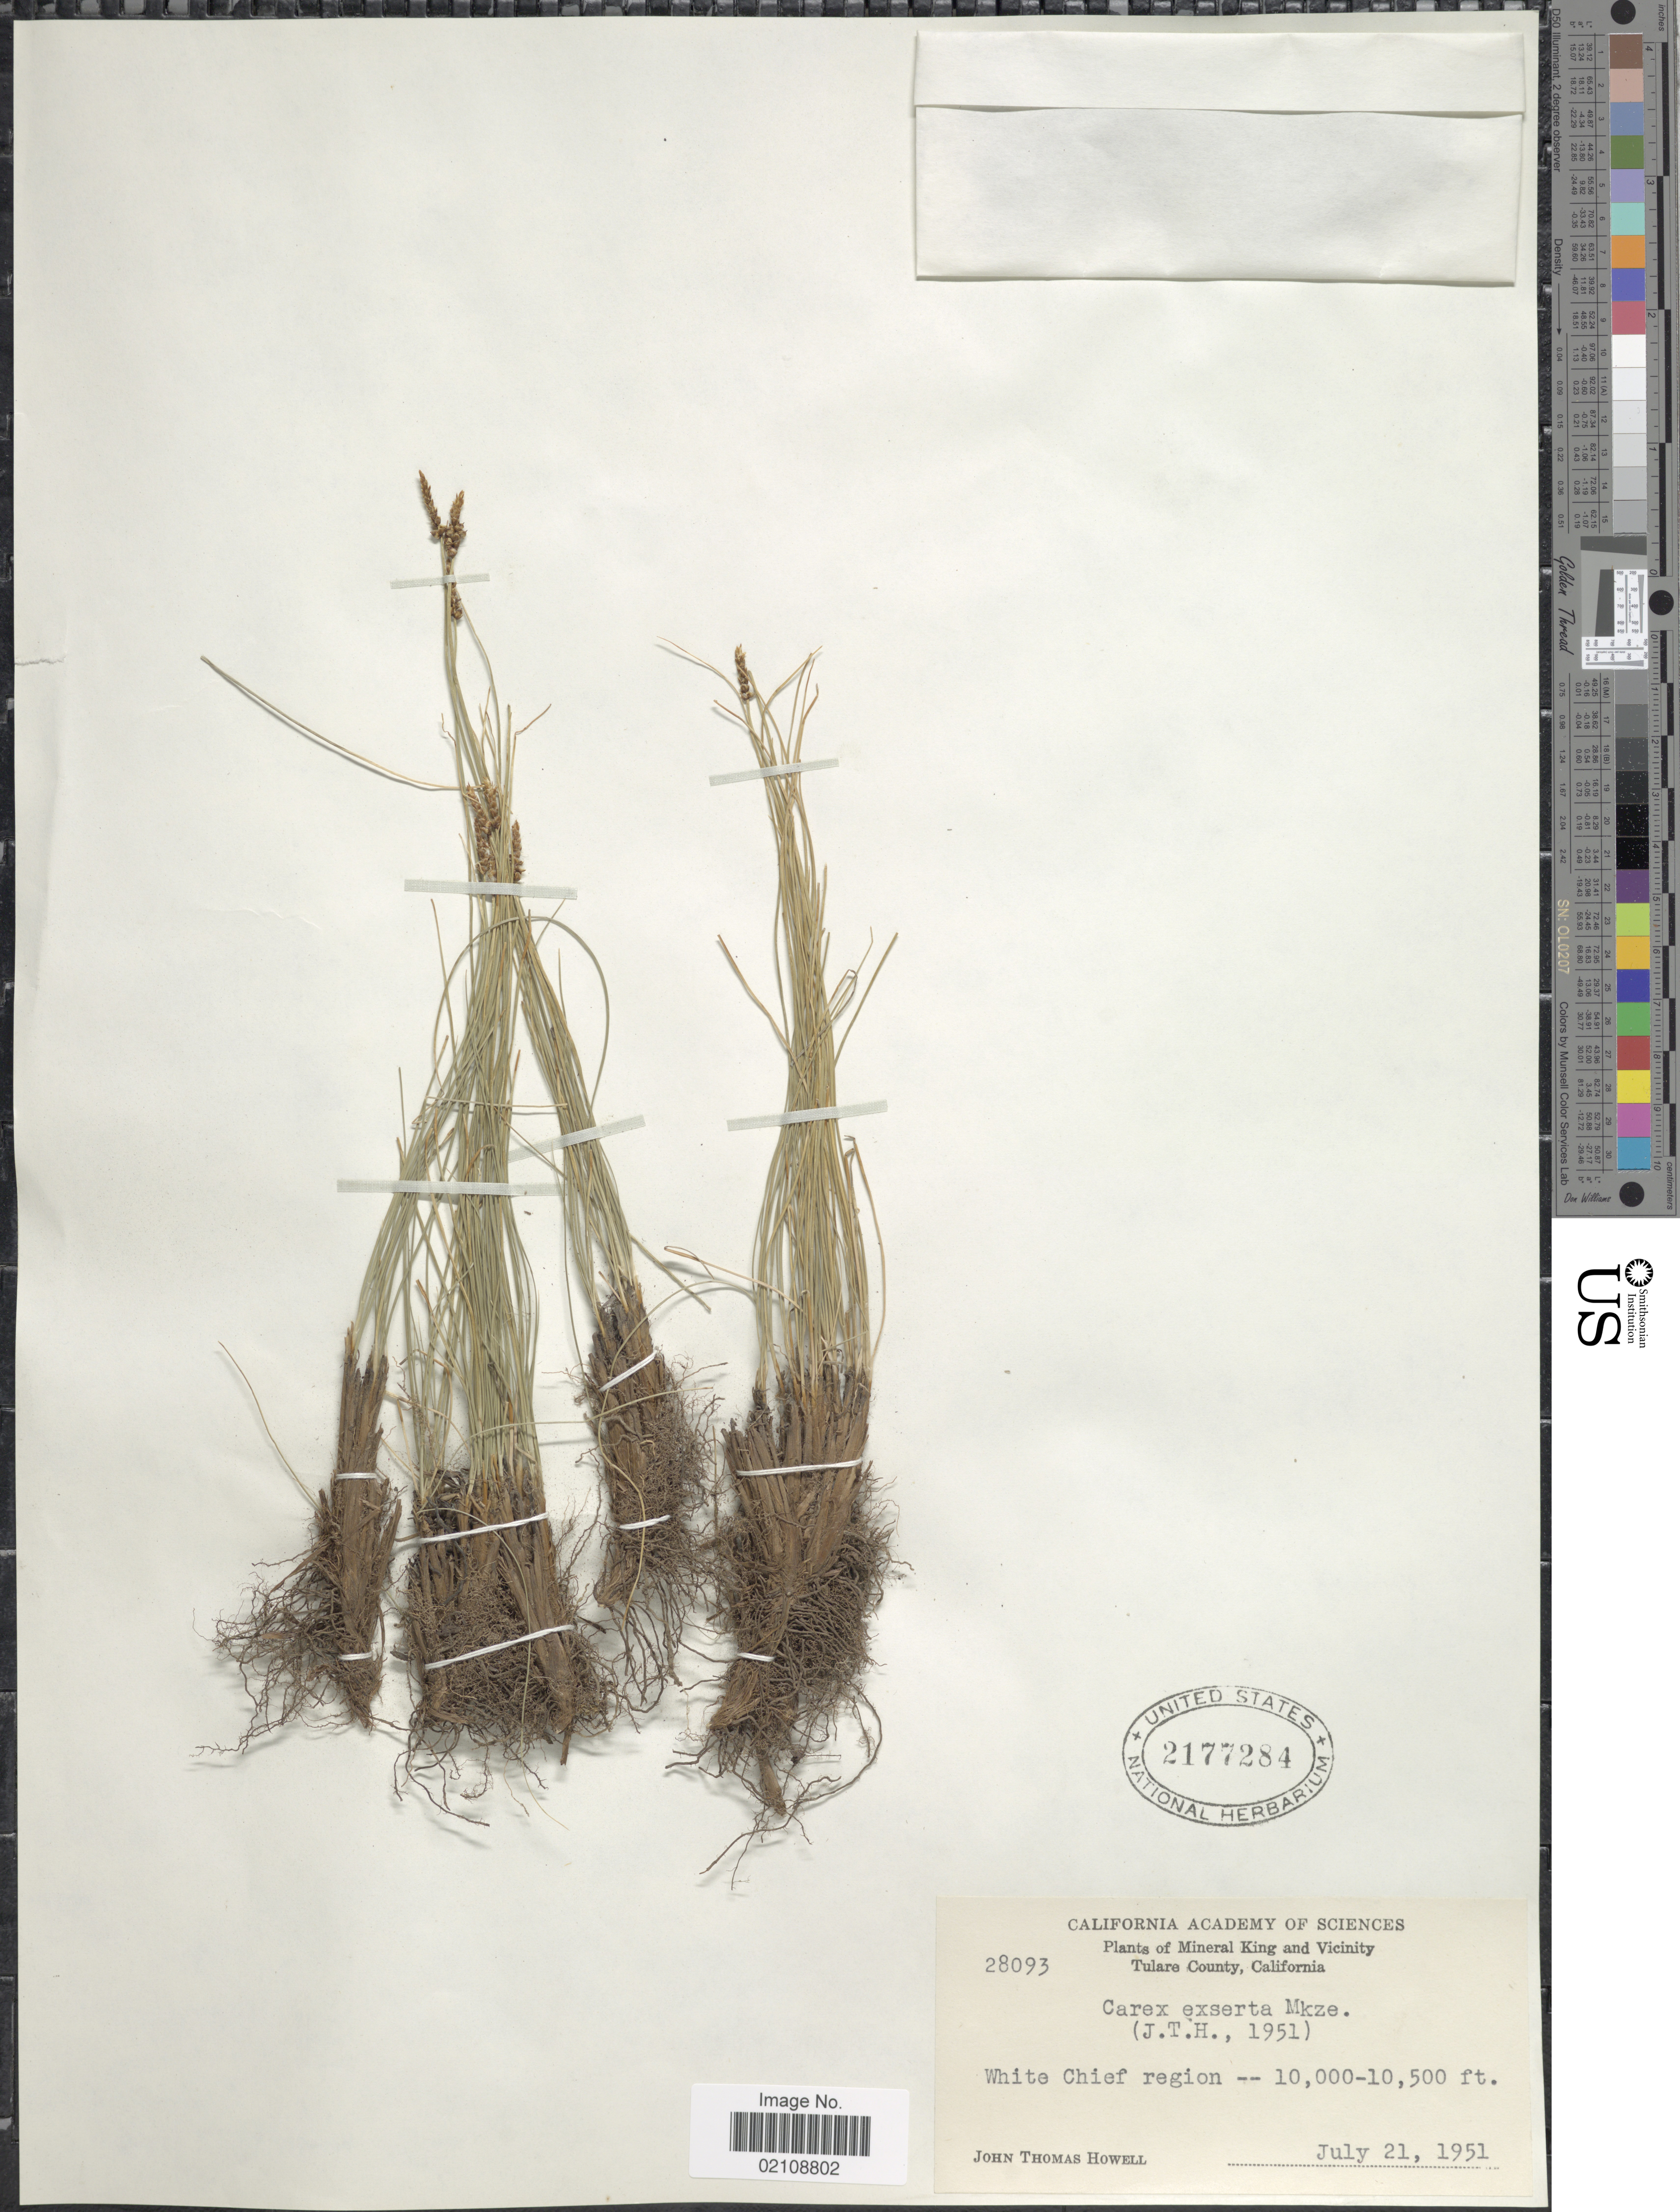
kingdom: Plantae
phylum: Tracheophyta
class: Liliopsida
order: Poales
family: Cyperaceae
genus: Carex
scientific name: Carex filifolia var. erostrata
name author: Kük.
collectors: J. T. Howell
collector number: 28093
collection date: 1951-07-21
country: United States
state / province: California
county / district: Tulare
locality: Mineral King and Vicinity, Tulare County, White Chief region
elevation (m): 3048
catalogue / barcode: US 2177284